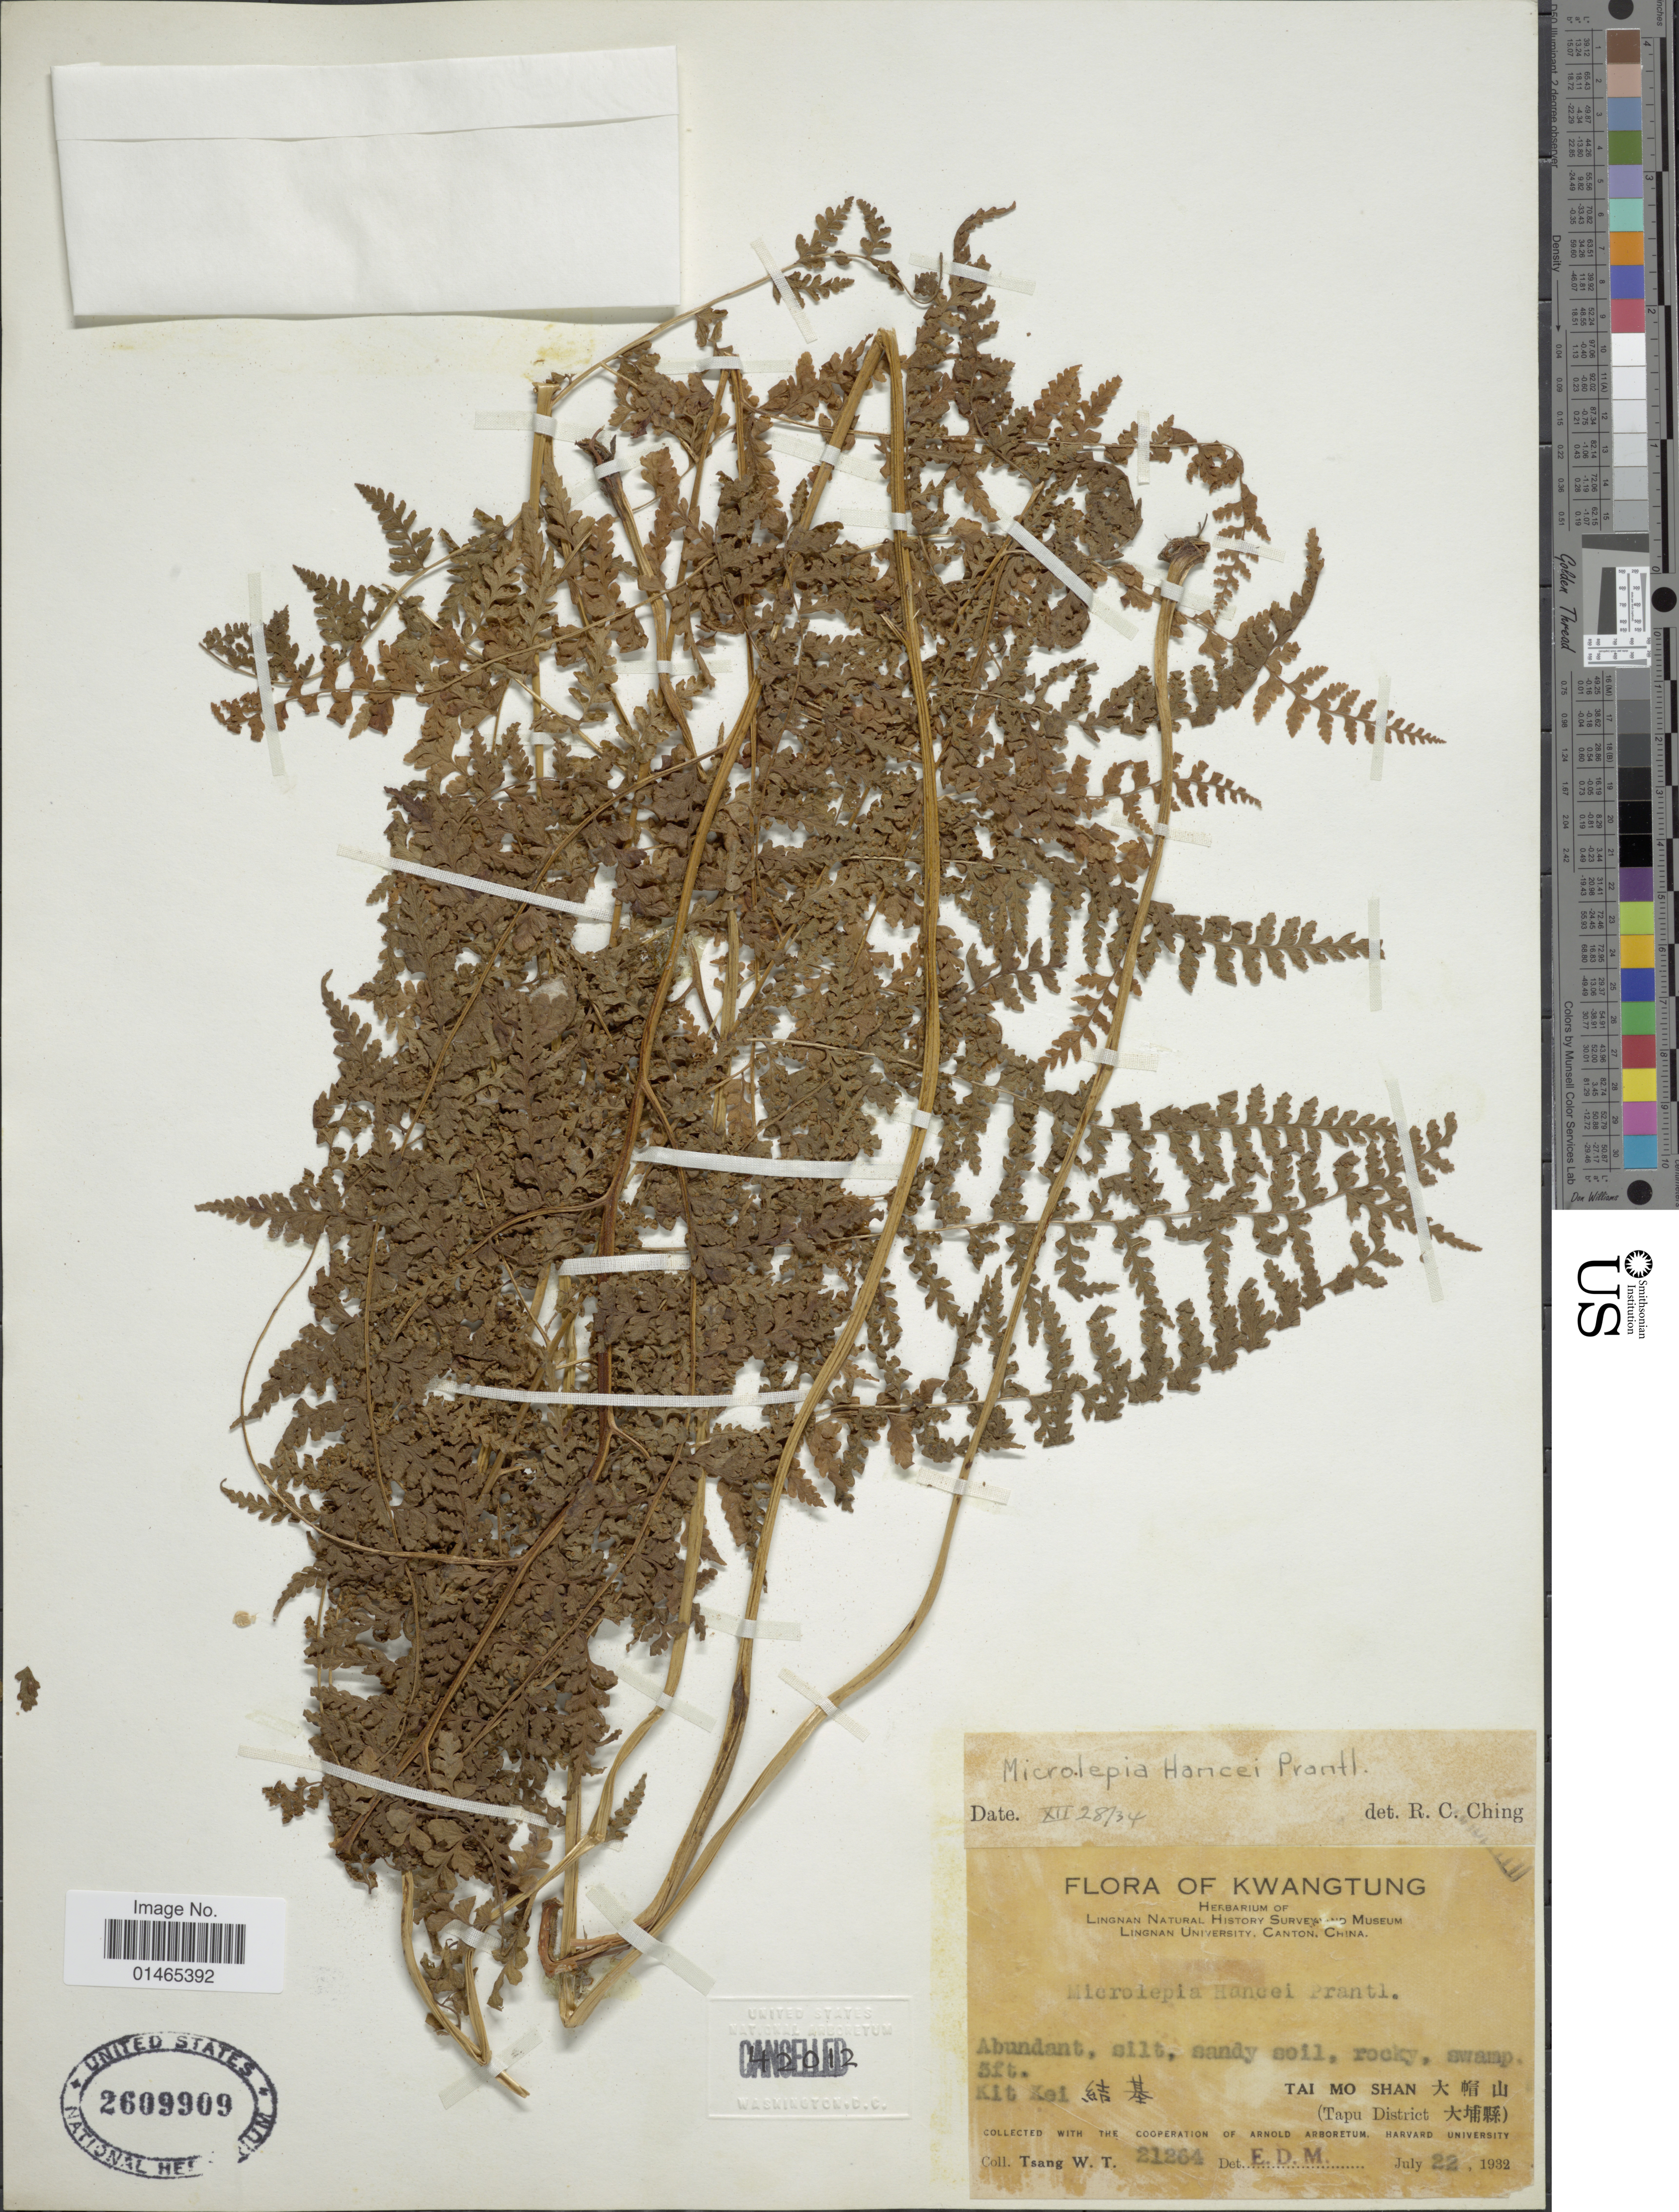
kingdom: Plantae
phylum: Tracheophyta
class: Polypodiopsida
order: Polypodiales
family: Dennstaedtiaceae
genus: Microlepia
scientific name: Microlepia hancei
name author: Prantl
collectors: W. T. Tsang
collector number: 21264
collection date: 1932-07-22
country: China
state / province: Guangdong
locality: Kwangtung, Kit Kei, Tapu District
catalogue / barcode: US 2609909